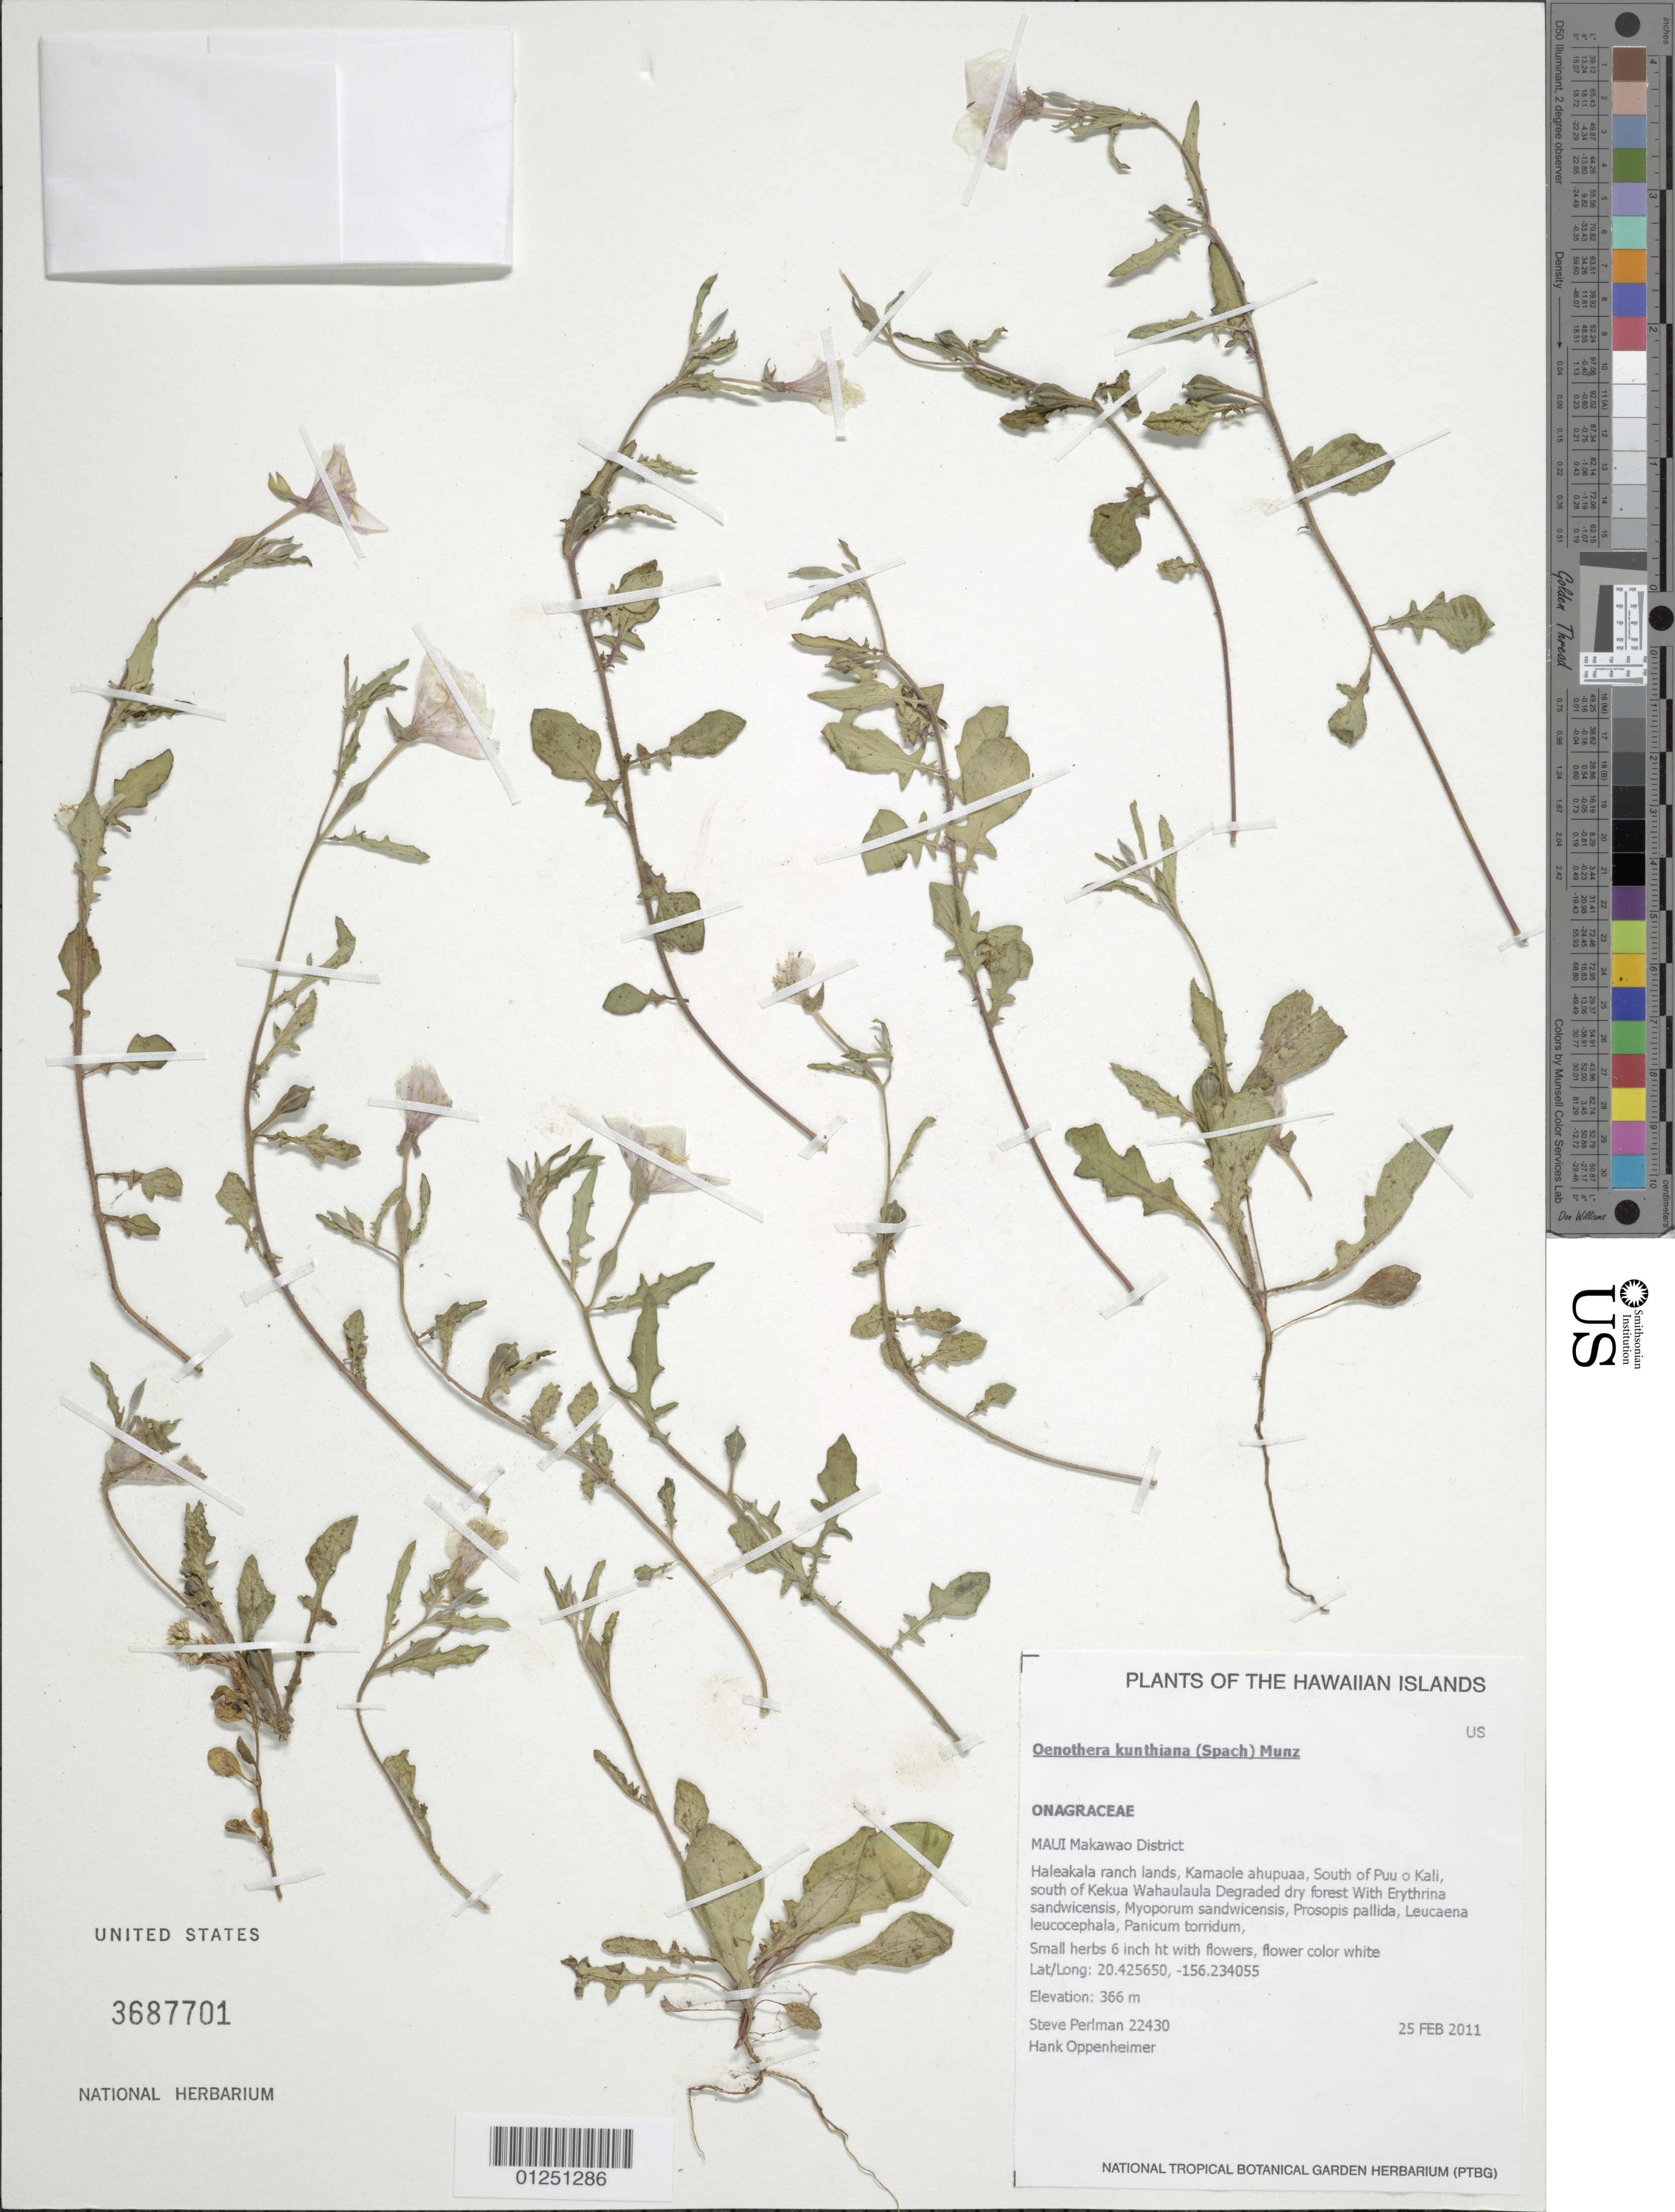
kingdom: Plantae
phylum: Tracheophyta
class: Magnoliopsida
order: Myrtales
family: Onagraceae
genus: Oenothera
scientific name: Oenothera kunthiana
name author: (Spach) Munz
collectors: S. P. Perlman & H. L. Oppenheimer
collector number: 22430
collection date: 2011-02-25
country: United States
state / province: Hawaii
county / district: Maui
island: Maui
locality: Makawao District, Haleakala ranch lands, Kamaole ahupuaa, south of Puu o Kali, south of Kekua Wahaulaula.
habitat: Degraded dry forest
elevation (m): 366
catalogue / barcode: US 3687701